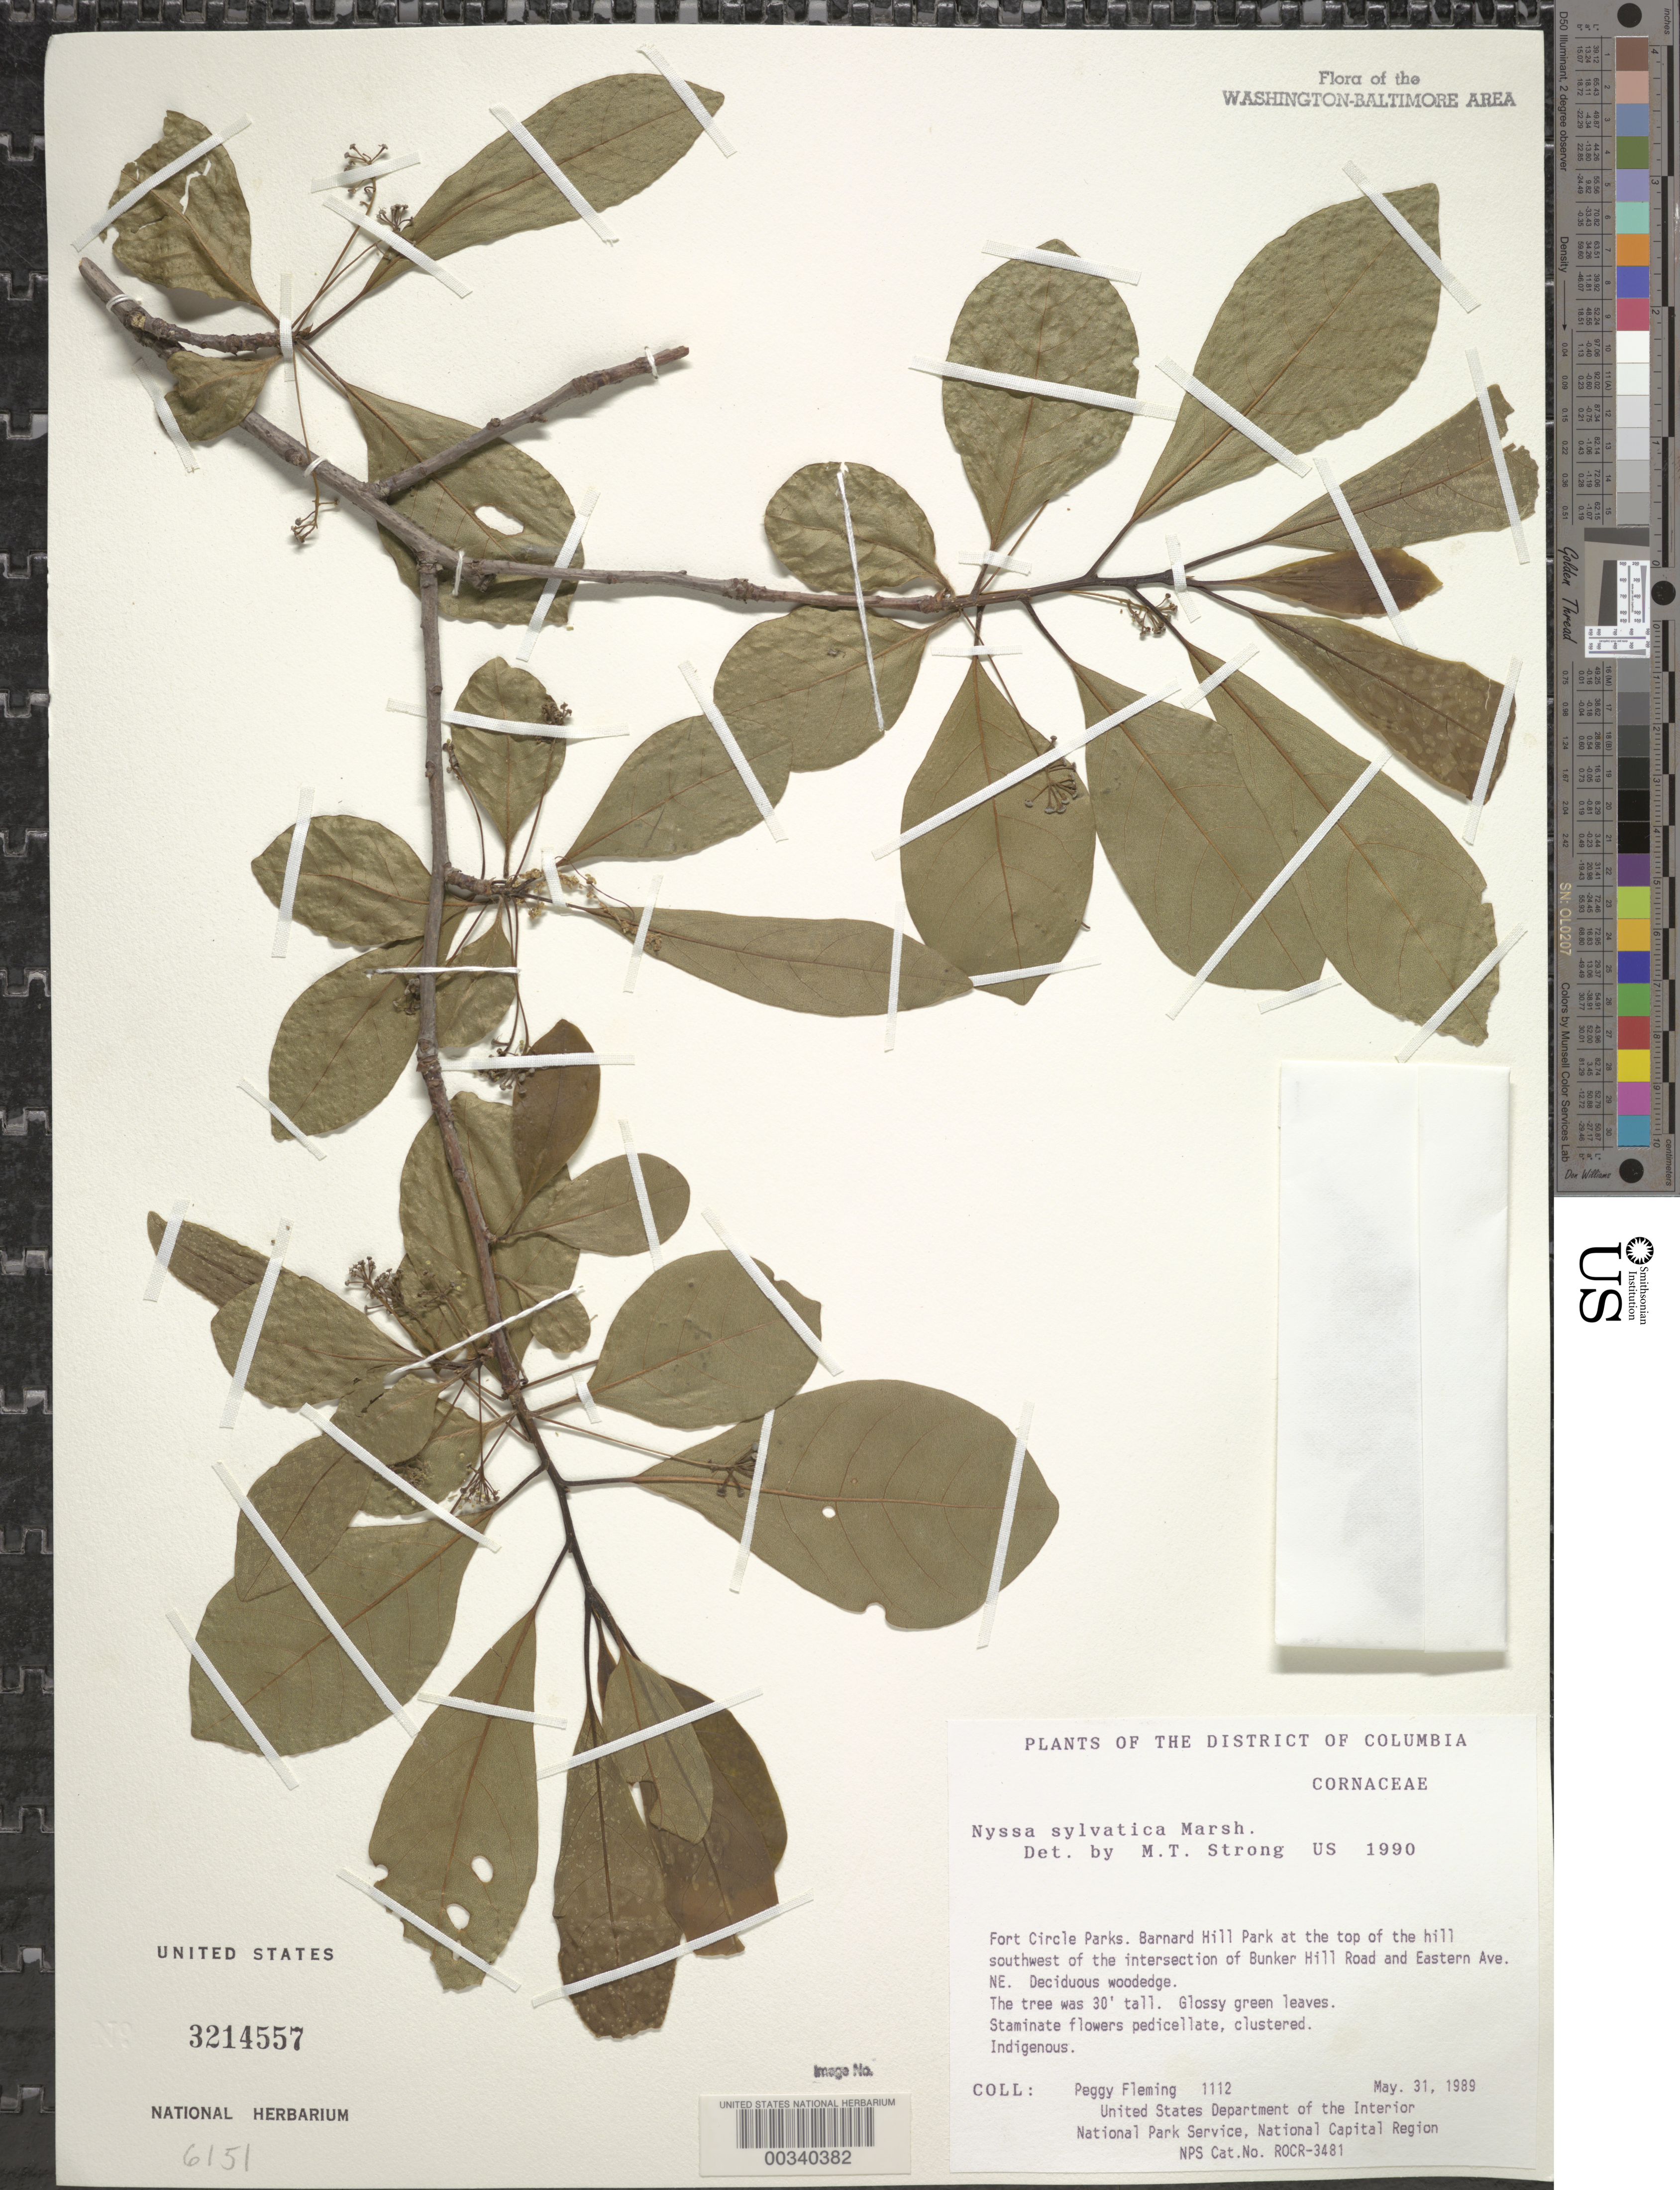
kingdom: Plantae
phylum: Tracheophyta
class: Magnoliopsida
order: Cornales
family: Nyssaceae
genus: Nyssa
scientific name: Nyssa sylvatica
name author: Marshall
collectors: P. Fleming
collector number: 1112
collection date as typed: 31 May 1989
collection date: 1989-05-31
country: United States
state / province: District of Columbia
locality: Fort Circle Parks, Barnard Hill Park at top of hill SW of intersection of Bunker Hill Road and Eastern Ave, NE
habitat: Deciduous woodedge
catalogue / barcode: US 3214557